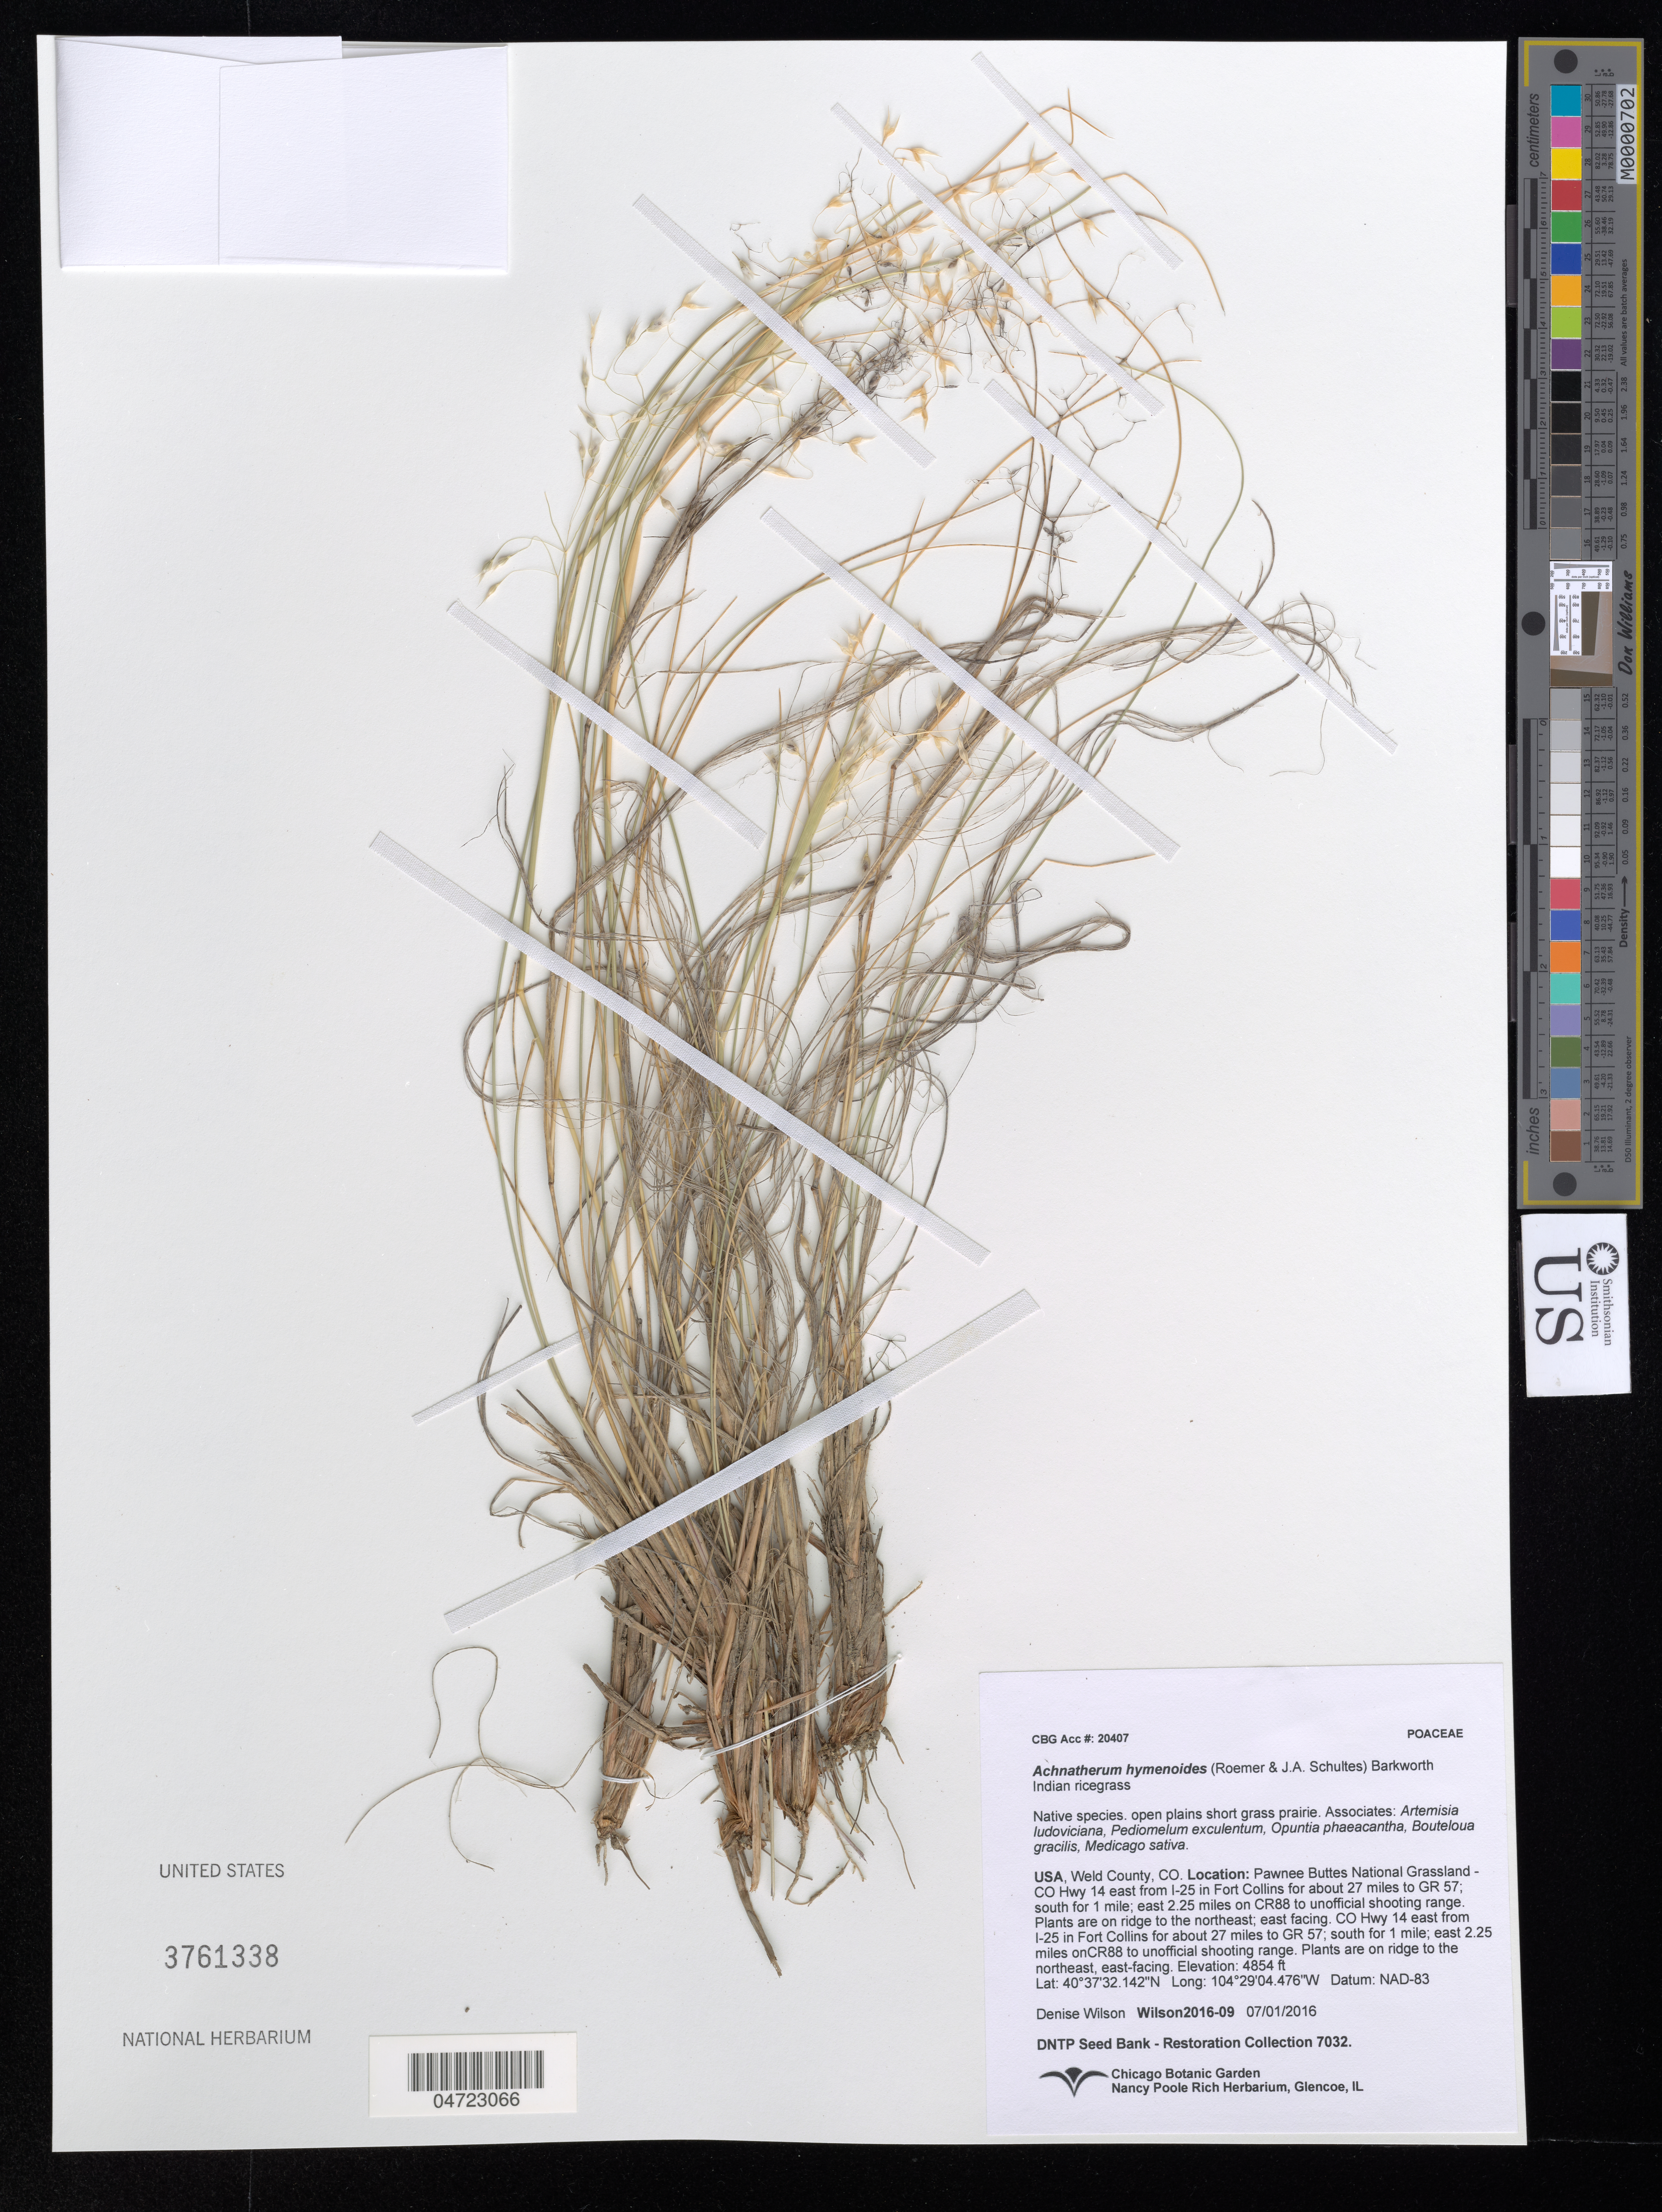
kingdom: Plantae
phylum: Tracheophyta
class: Liliopsida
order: Poales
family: Poaceae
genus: Achnatherum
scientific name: Achnatherum hymenoides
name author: (Roem. & Schult.) Barkworth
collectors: D. Wilson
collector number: Wilson2016-09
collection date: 2016-07-01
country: United States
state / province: Colorado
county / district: Weld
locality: Weld County. Pawnee Buttes National Grassland - CO Hwy 14 east from I-25 in Fort Collins for about 27 miles to GR 57; south for 1 mile; east 2.25 miles on CR88 to unofficial shooting range. Plants are on ridge to the northeast; east facing. CO Hwy 14 east from I-25 in Fort Collins for about 27 miles to GR 57; south for 1 mile; east 2.25 miles onCR88 to unofficial shooting range. Plants are on ridge to the northeast, east-facing.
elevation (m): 1479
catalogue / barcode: US 3761338